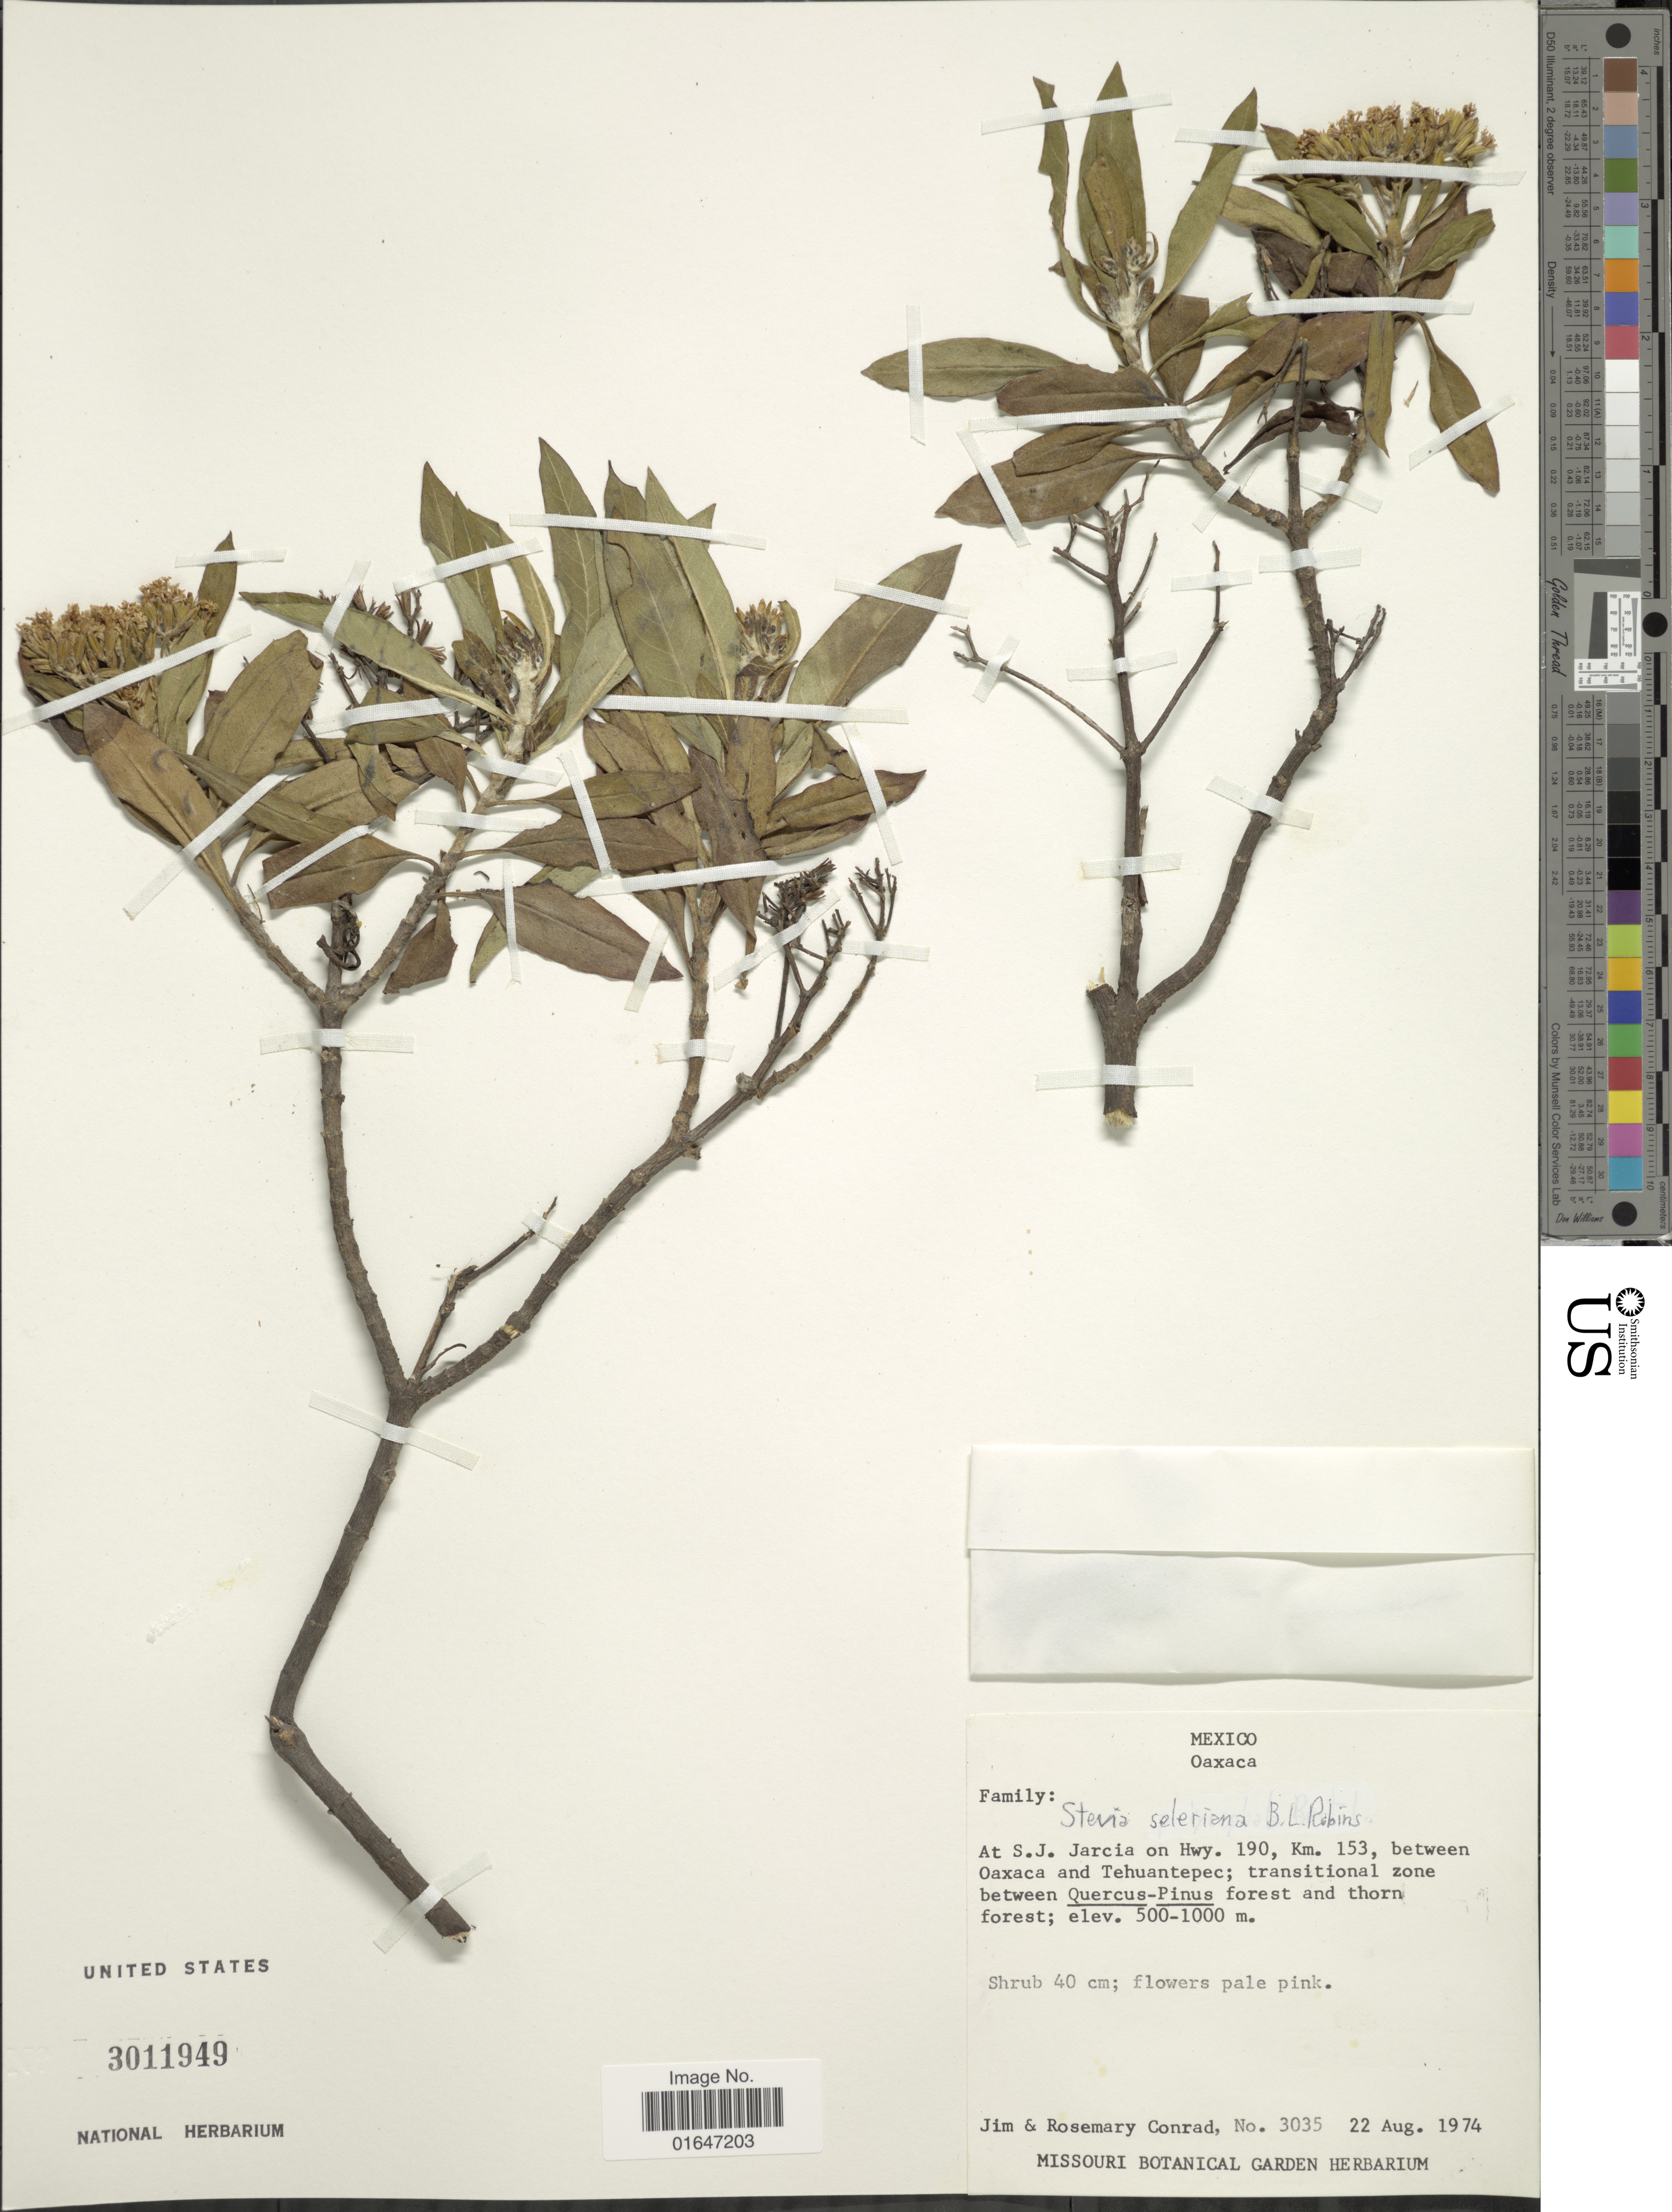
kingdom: Plantae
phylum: Tracheophyta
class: Magnoliopsida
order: Asterales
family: Asteraceae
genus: Stevia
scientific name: Stevia seleriana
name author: B.L. Rob.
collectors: J. Conrad & R. Conrad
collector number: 3035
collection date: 1974-08-22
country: Mexico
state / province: Oaxaca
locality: At S. J. Jarcia on Hwy. 190, Km . 153, between Oaxaca and Tehuantepec; Transitional zone between Quercus - Pinus forest and Thorn forest.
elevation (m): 500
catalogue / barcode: US 3011949